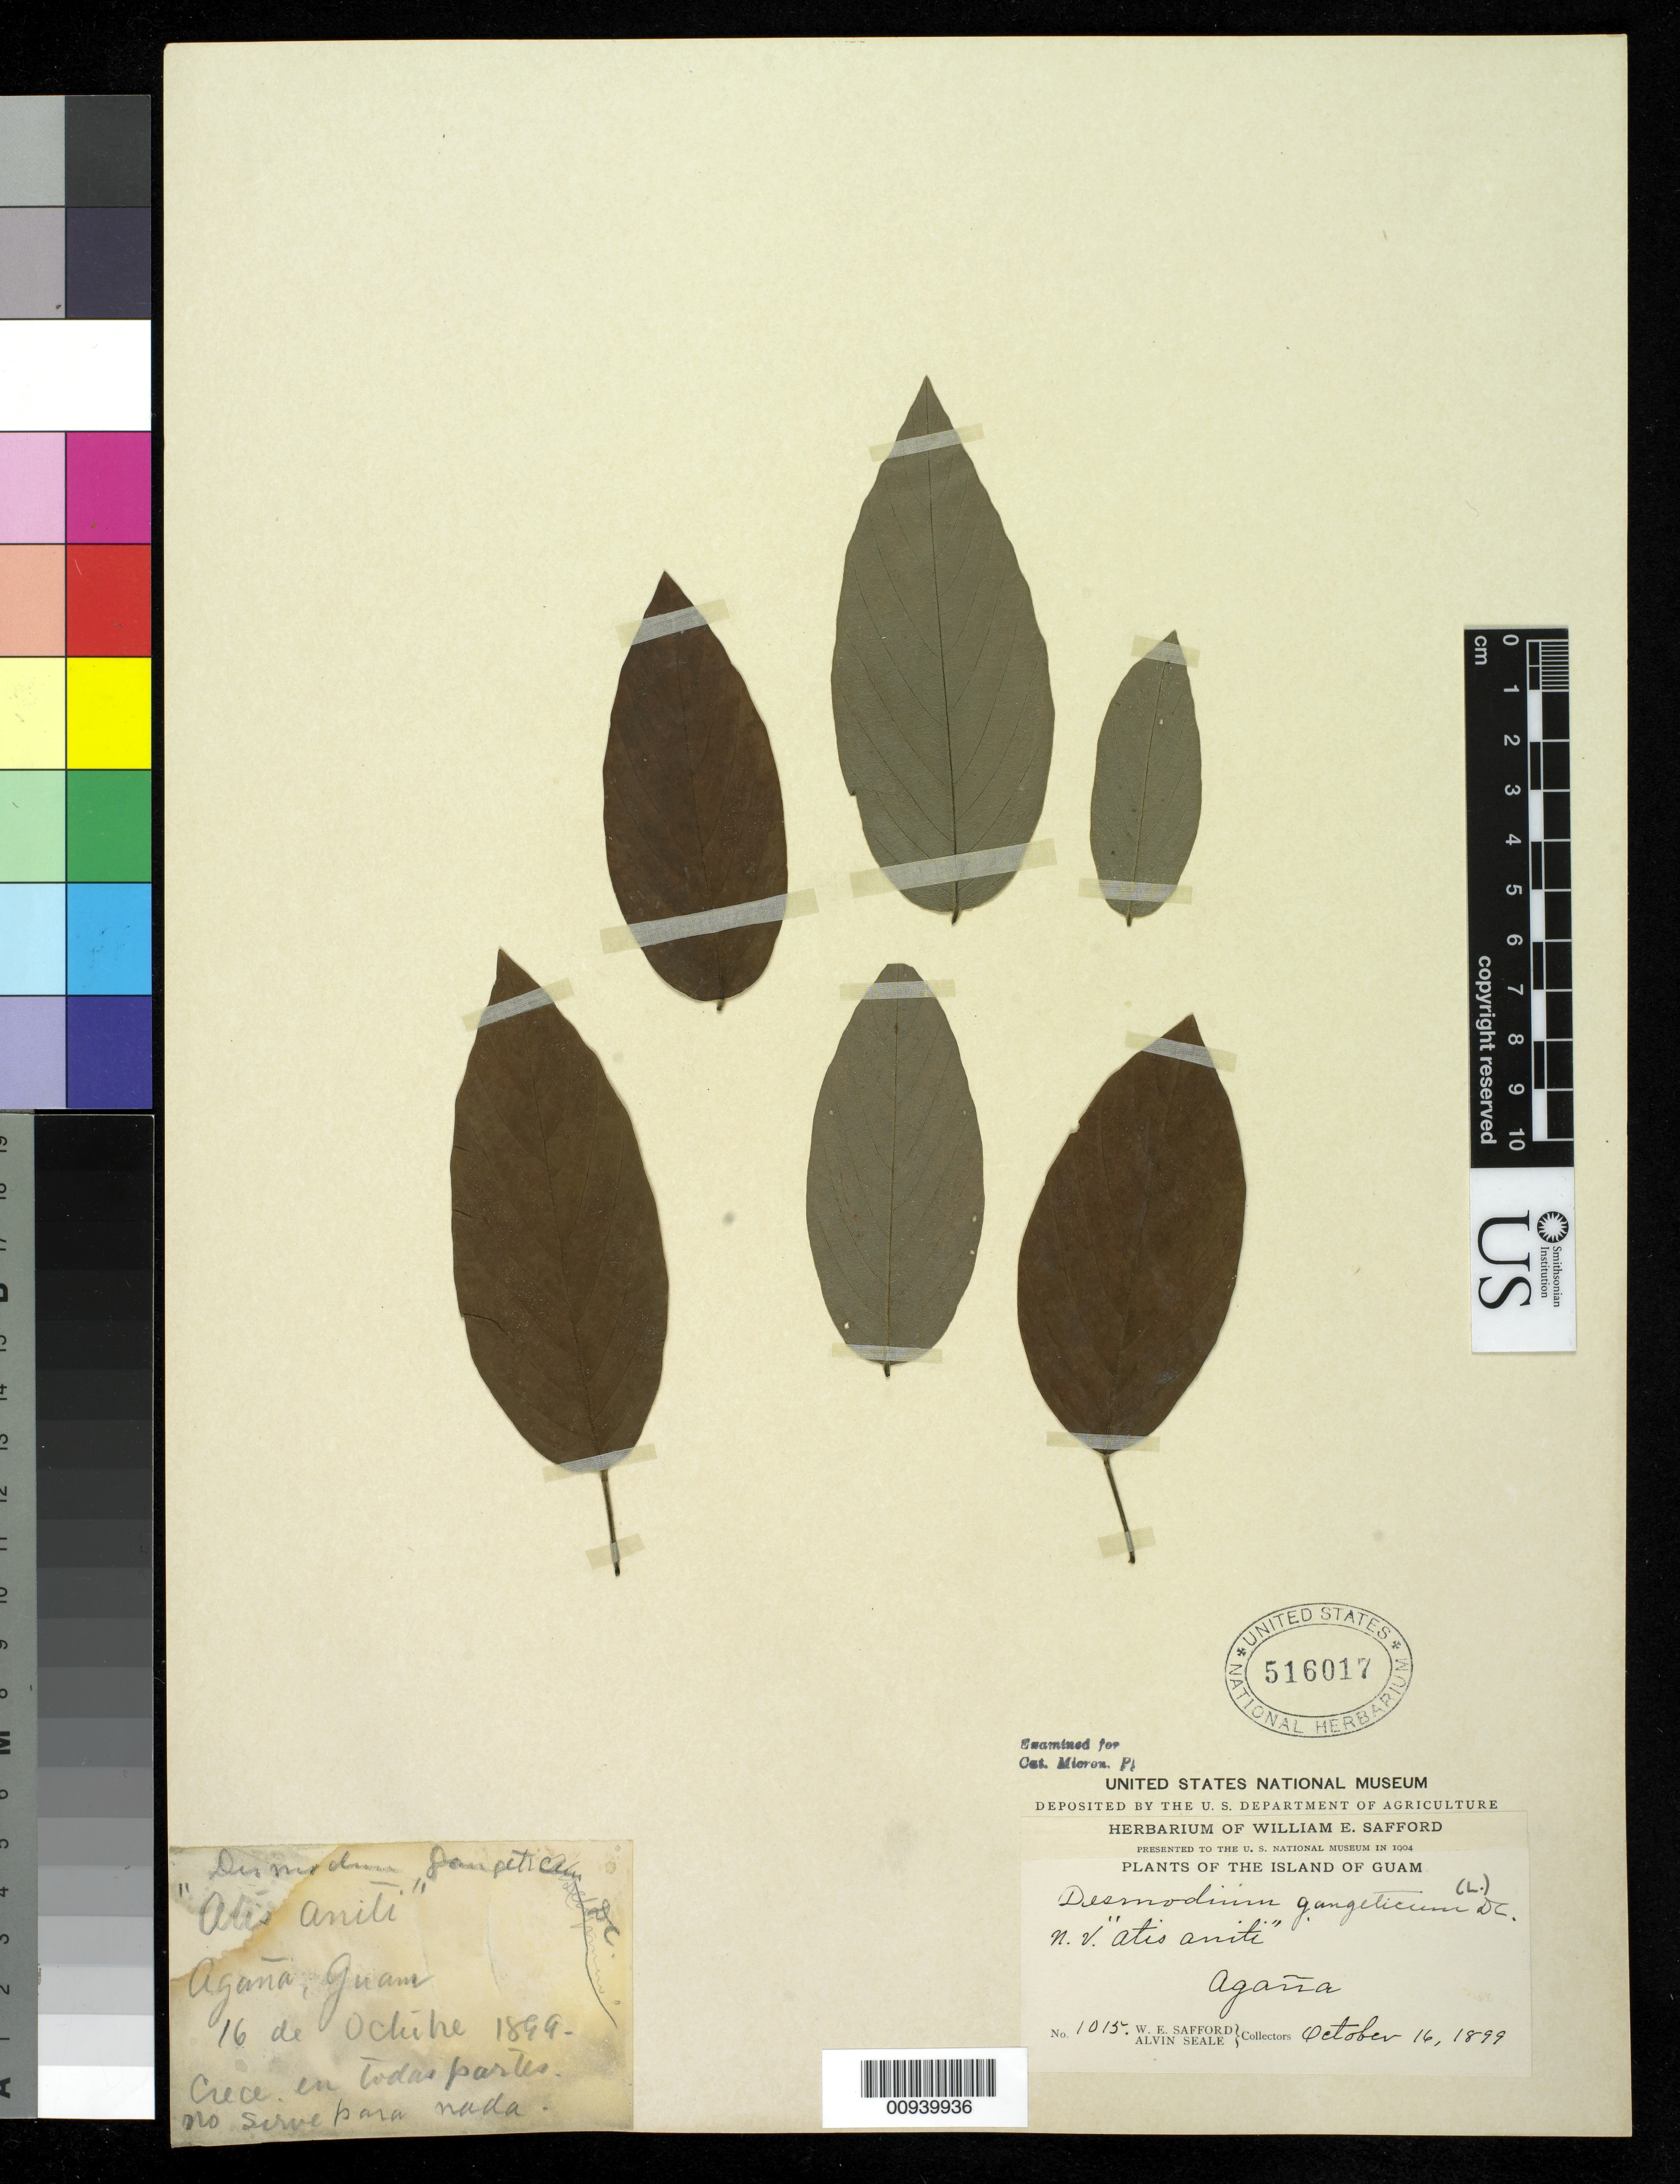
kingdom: Plantae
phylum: Tracheophyta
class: Magnoliopsida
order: Fabales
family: Fabaceae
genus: Pleurolobus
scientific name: Pleurolobus gangeticus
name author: (L.) J. St.-Hil. ex H. Ohashi & K. Ohashi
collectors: W. E. Safford & A. Seale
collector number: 1015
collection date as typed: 16 Oct 1899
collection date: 1899-10-16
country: Guam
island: Guam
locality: Agana, Guam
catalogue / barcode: US 516017